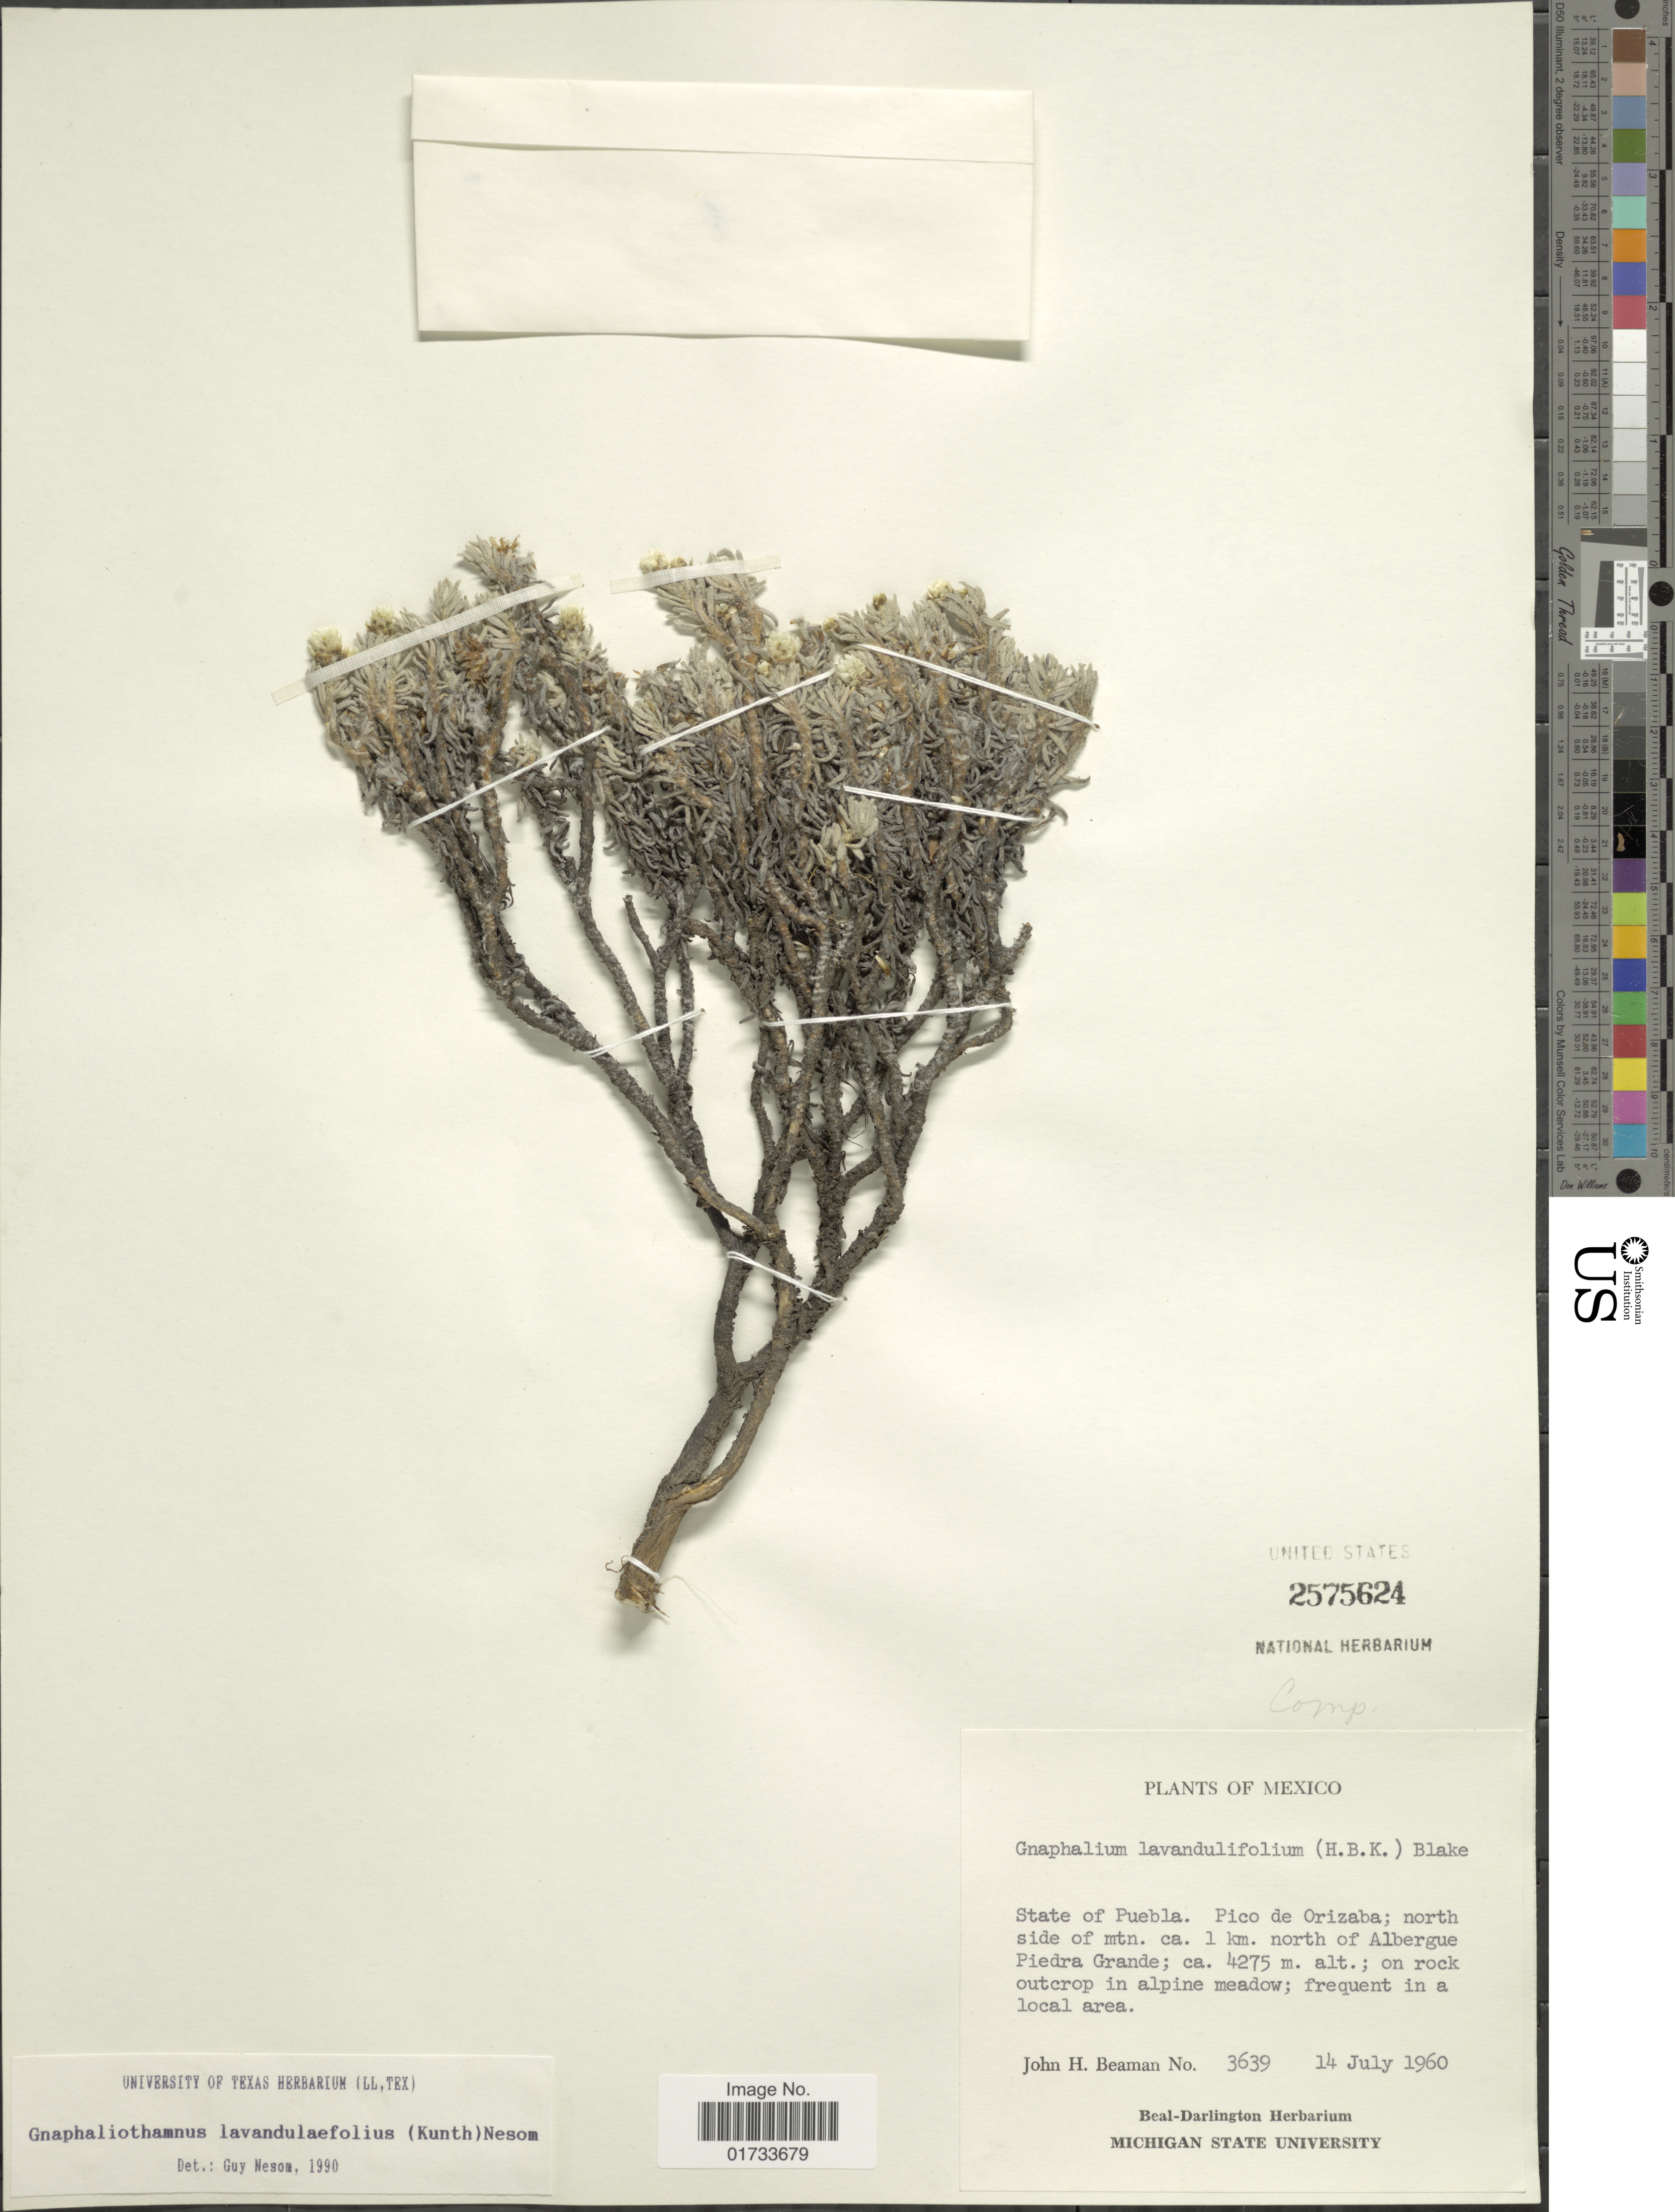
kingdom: Plantae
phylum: Tracheophyta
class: Magnoliopsida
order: Asterales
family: Asteraceae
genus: Chionolaena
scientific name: Chionolaena lavandulifolia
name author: (Kunth) Benth. & Hook.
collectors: J. H. Beaman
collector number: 3639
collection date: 1960-07-14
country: Mexico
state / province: Puebla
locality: Pico de Orizaba; north side of mtn. ca. 1 km. north of Albergue Piedra Grande; on rock outcrop in alpine meadow, frequent in local area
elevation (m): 4275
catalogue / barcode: US 2575624